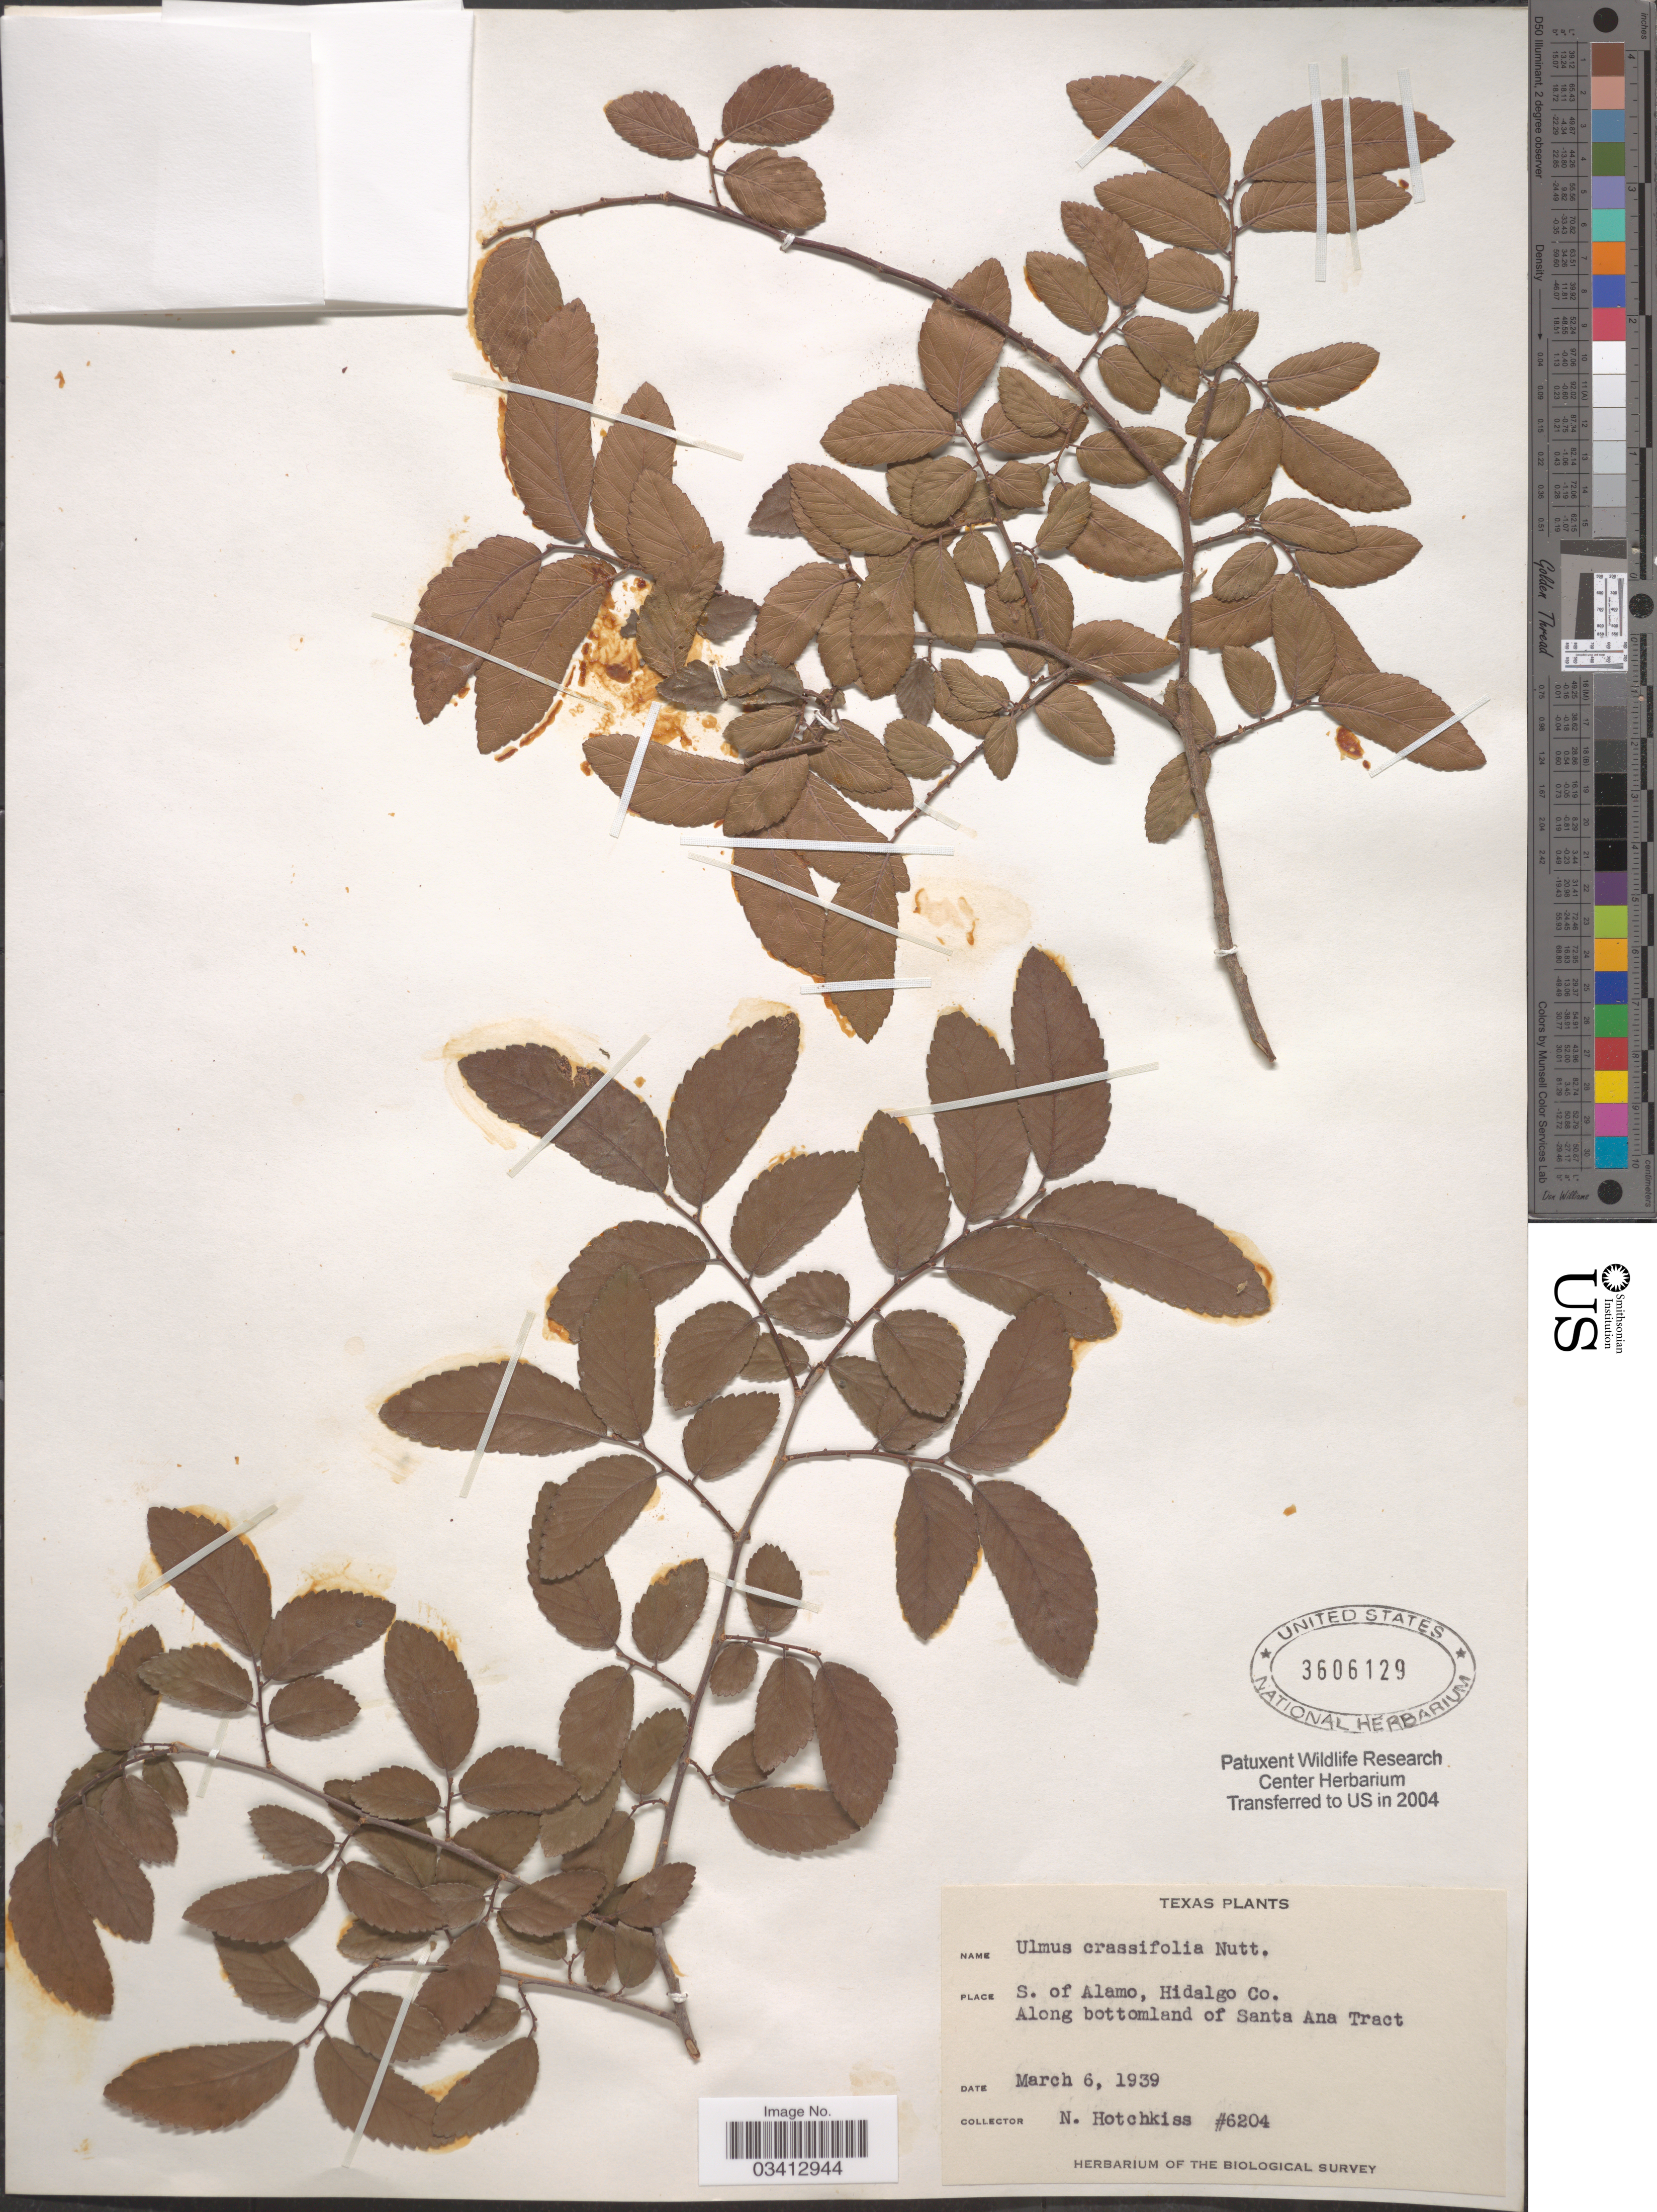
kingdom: Plantae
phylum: Tracheophyta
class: Magnoliopsida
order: Rosales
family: Ulmaceae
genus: Ulmus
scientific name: Ulmus crassifolia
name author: Nutt.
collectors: N. Hotchkiss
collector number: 6204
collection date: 1939-03-06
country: United States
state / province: Texas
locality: S. of Alamo, Hidalgo Co. Along bottomland of Santa Ana Tract.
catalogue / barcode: US 3606129